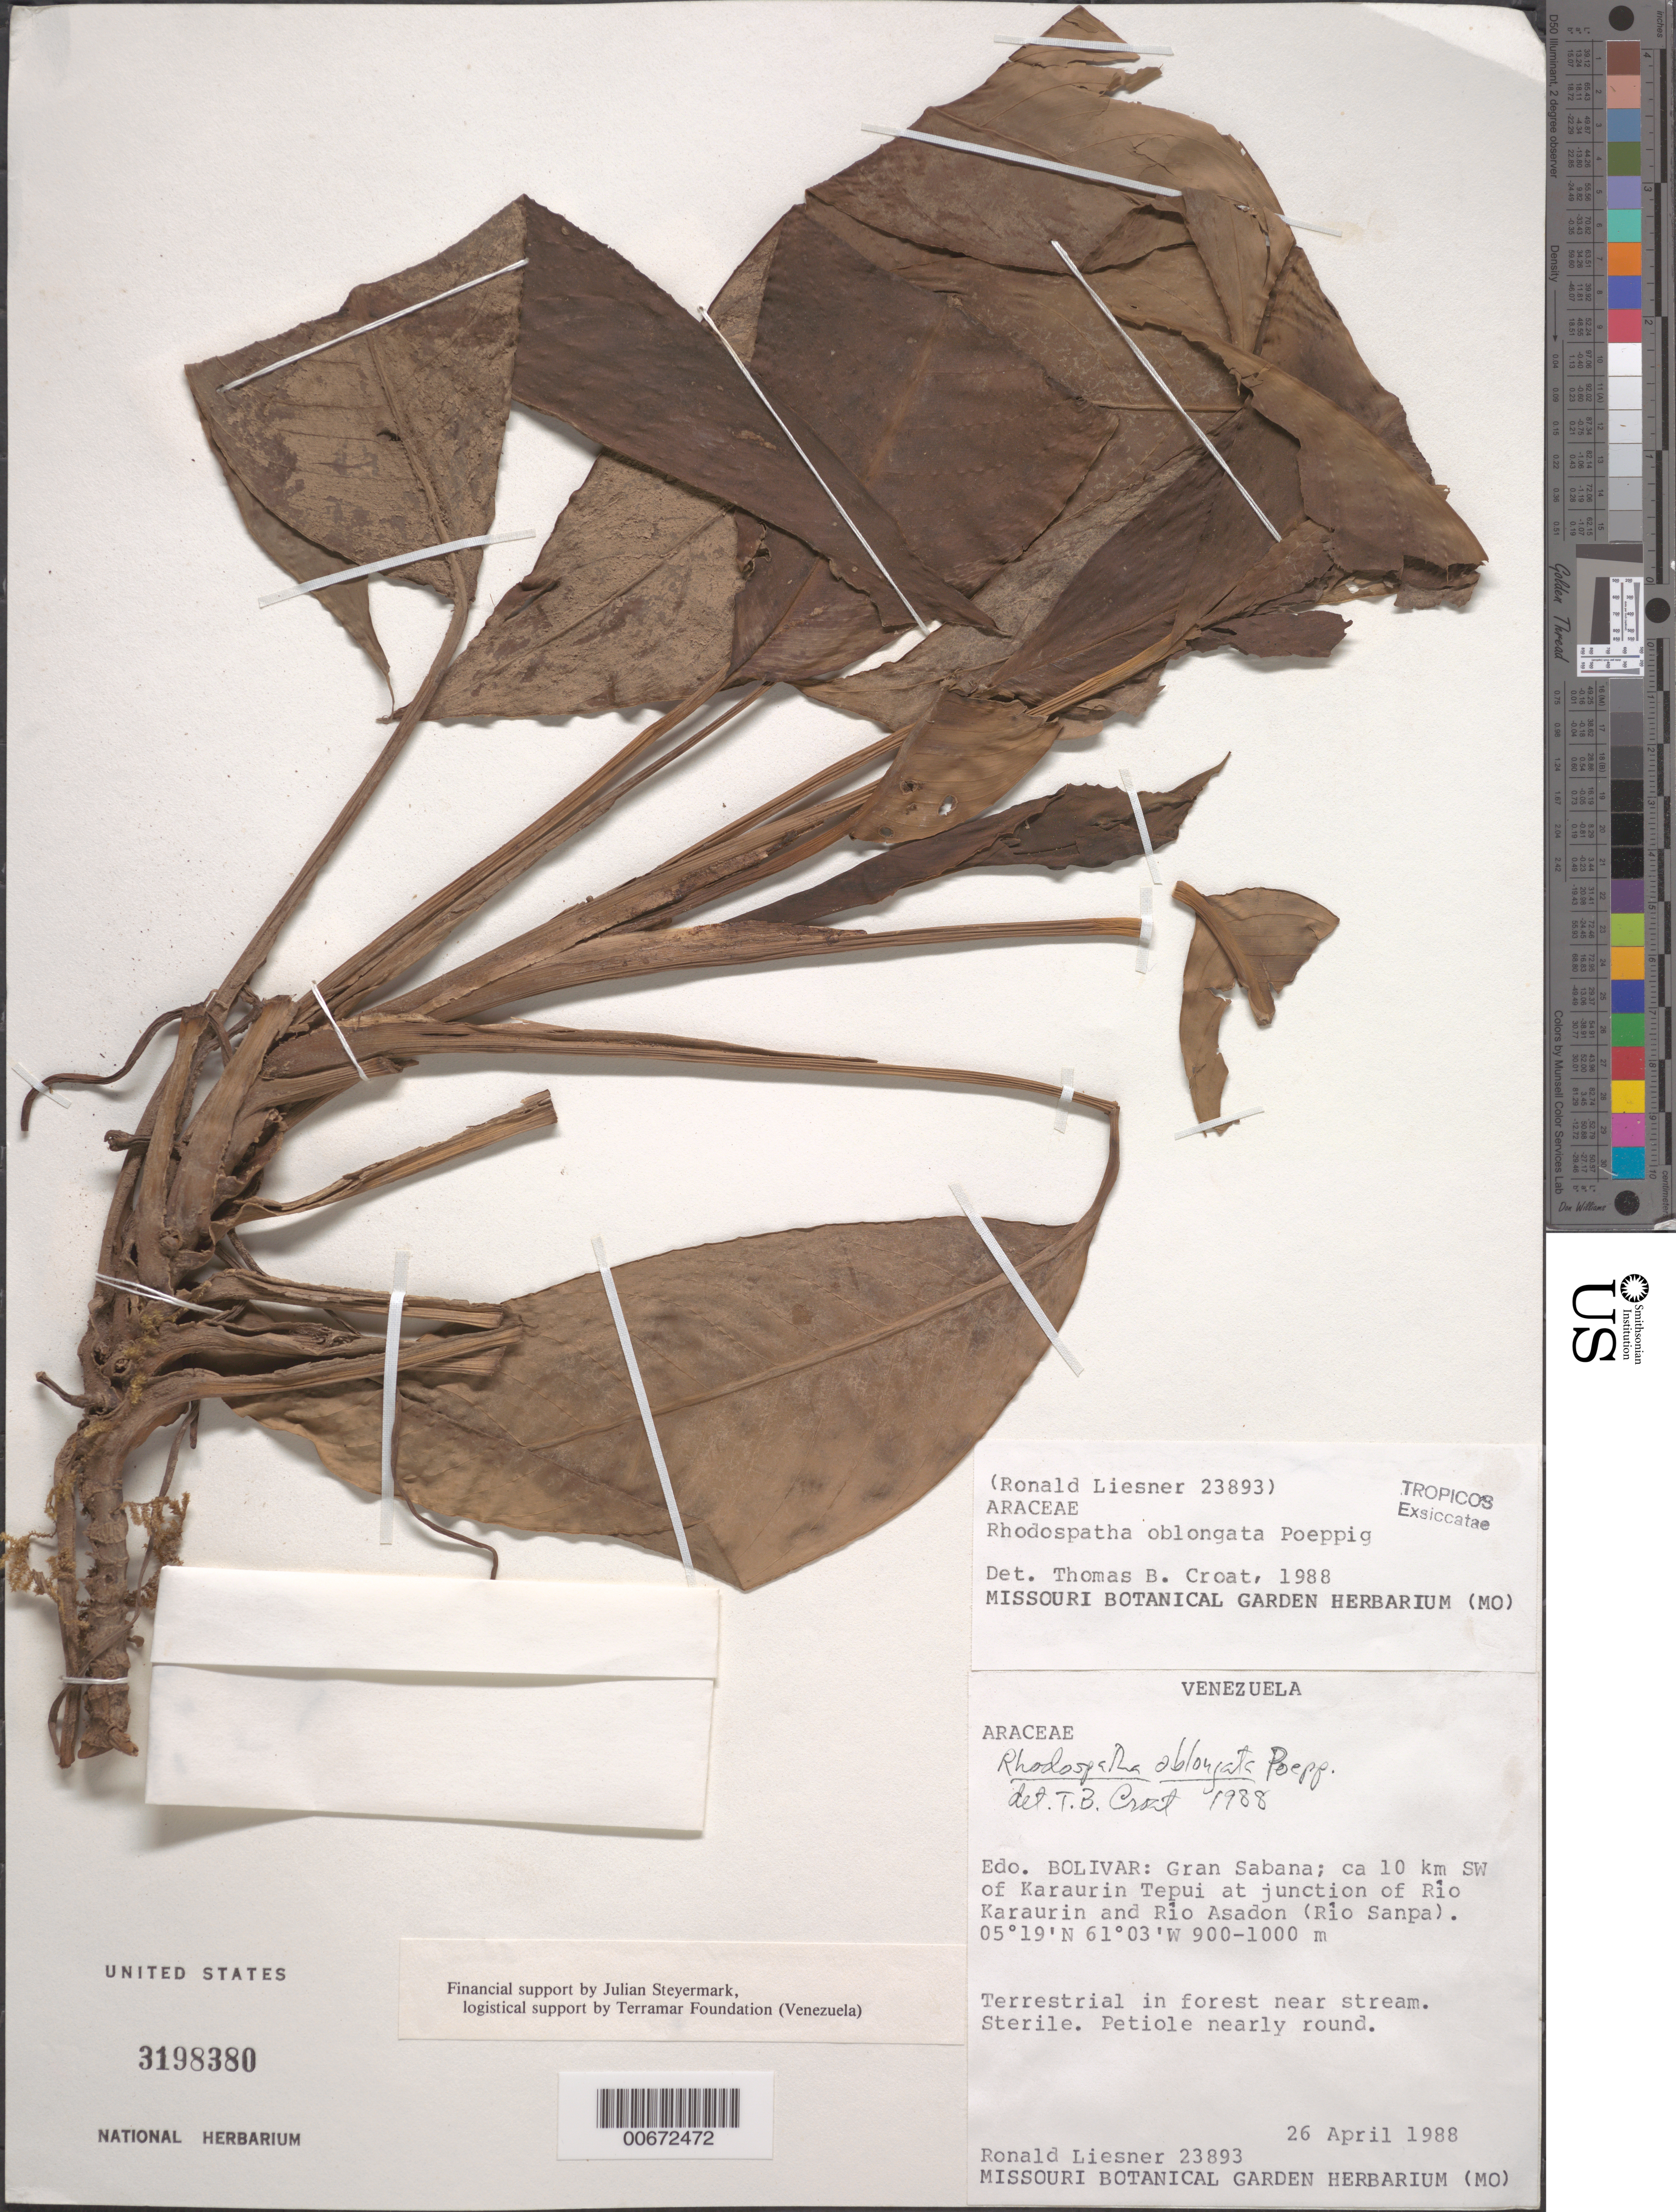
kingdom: Plantae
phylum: Tracheophyta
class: Liliopsida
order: Alismatales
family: Araceae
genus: Rhodospatha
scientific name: Rhodospatha oblongata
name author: Poepp.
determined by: Croat, Thomas B., Missouri Botanical Garden (MO)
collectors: R. L. Liesner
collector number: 23893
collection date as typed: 26-Apr-88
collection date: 1988-04-26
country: Venezuela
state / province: Bolívar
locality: Gran Sabana, ca 10 km SW of Karaurin tepuí at junction of Río Karaurin and Río Asadon (Río Sanpa)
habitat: Terrestrial in forest near stream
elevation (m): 900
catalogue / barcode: US 3198380